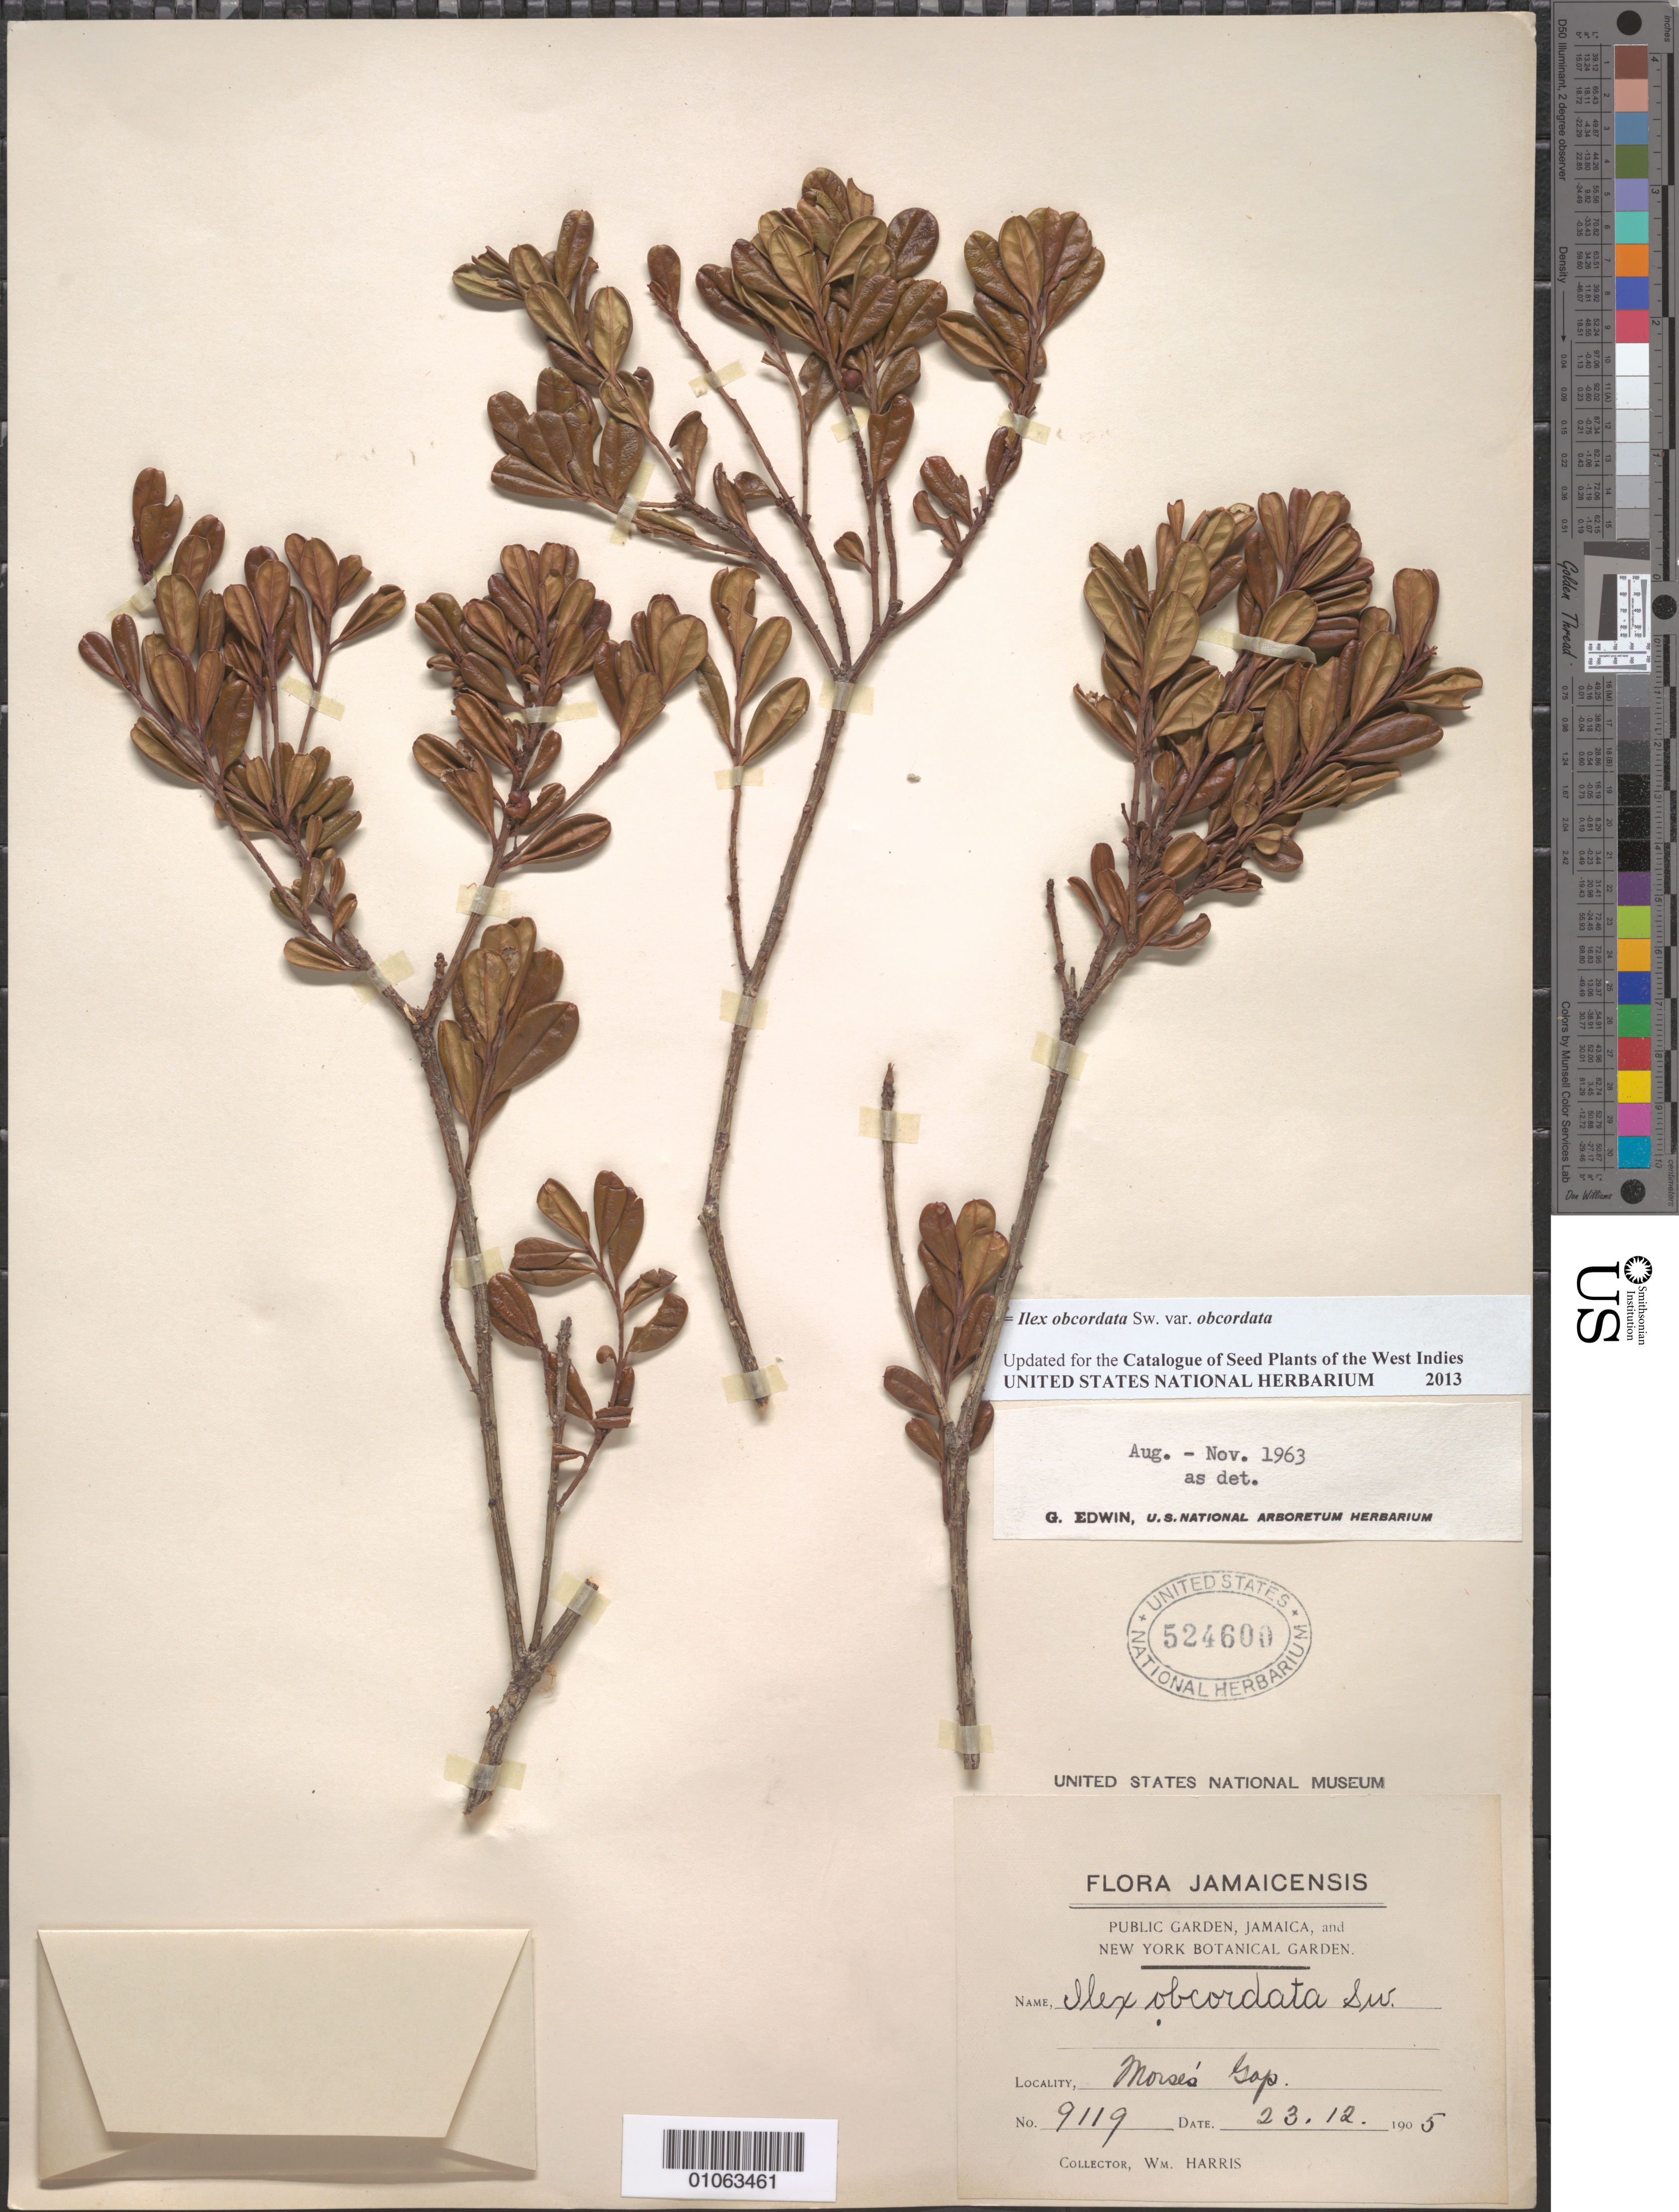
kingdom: Plantae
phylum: Tracheophyta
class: Magnoliopsida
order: Aquifoliales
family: Aquifoliaceae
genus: Ilex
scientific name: Ilex obcordata var. obcordata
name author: Sw.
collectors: W. Harris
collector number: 9119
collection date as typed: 23 Dec 1905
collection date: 1905-12-23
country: Jamaica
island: Jamaica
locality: Morses Gap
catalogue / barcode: US 524600